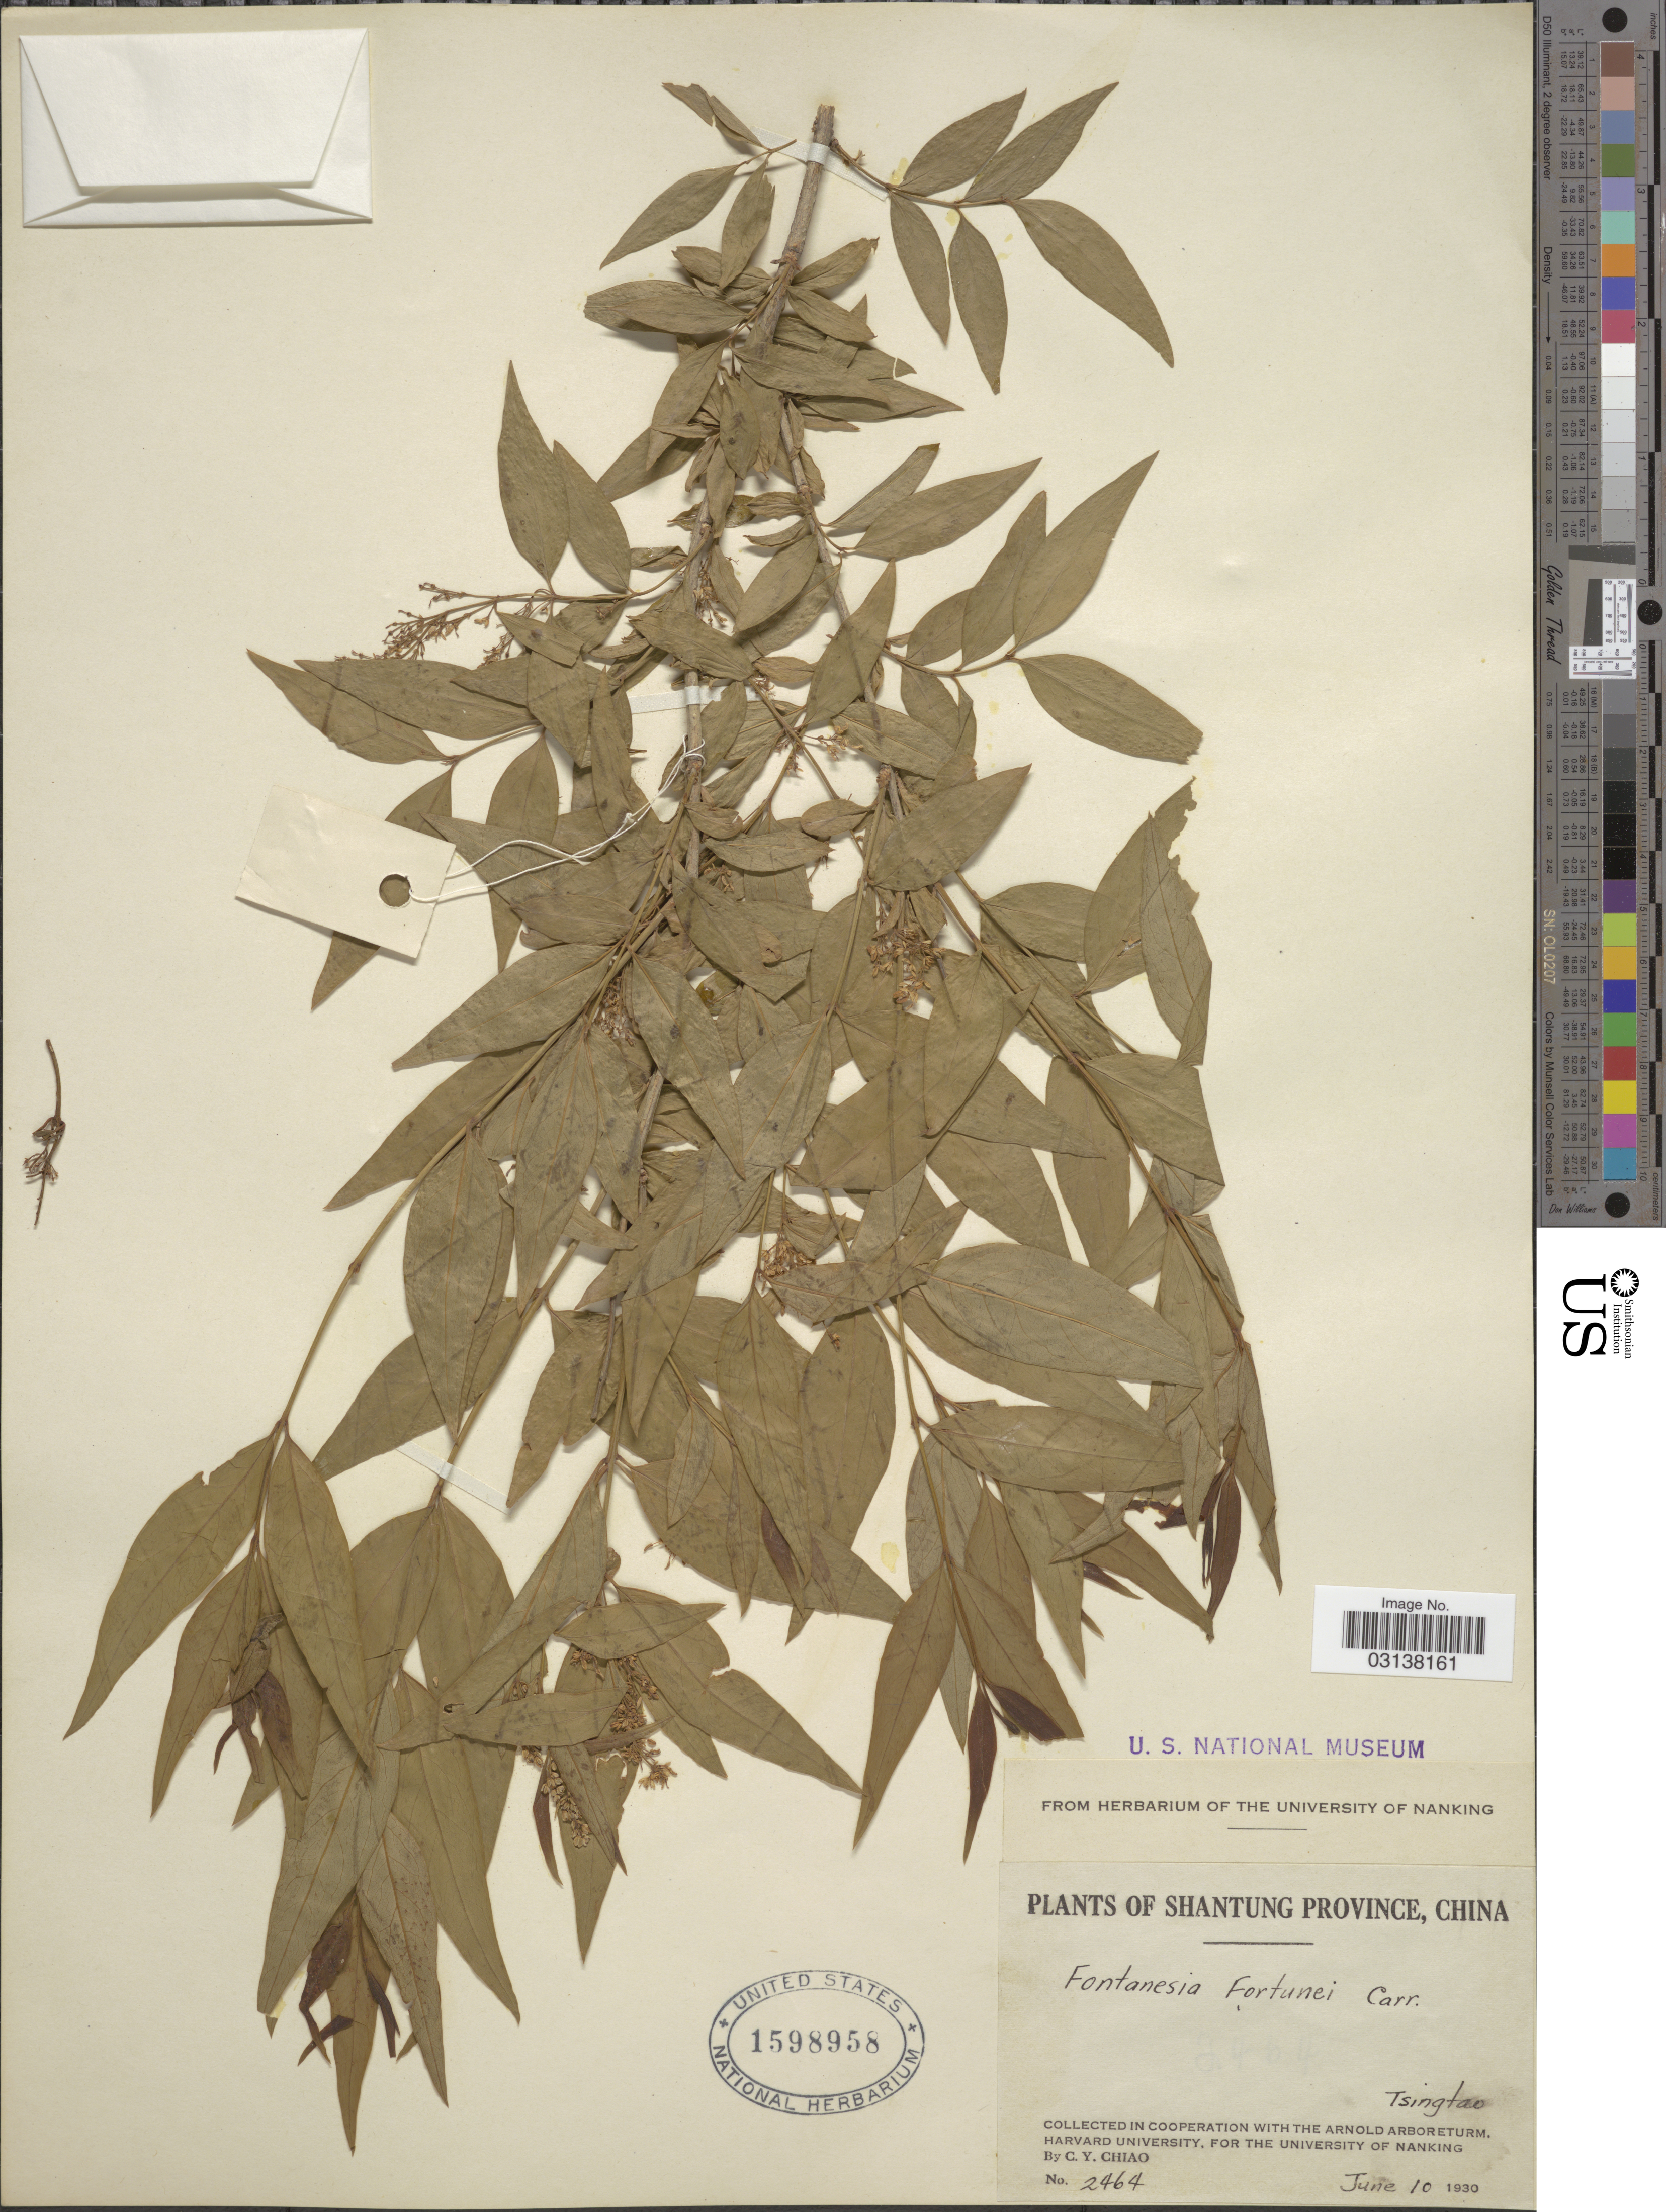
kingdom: Plantae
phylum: Tracheophyta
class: Magnoliopsida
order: Lamiales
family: Oleaceae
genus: Fontanesia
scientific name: Fontanesia fortunei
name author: Carrière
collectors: C. Y. Chiao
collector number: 2464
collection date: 1930-06-10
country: China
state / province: Shandong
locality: Shantung Province. Tsingtao.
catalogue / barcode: US 1598958